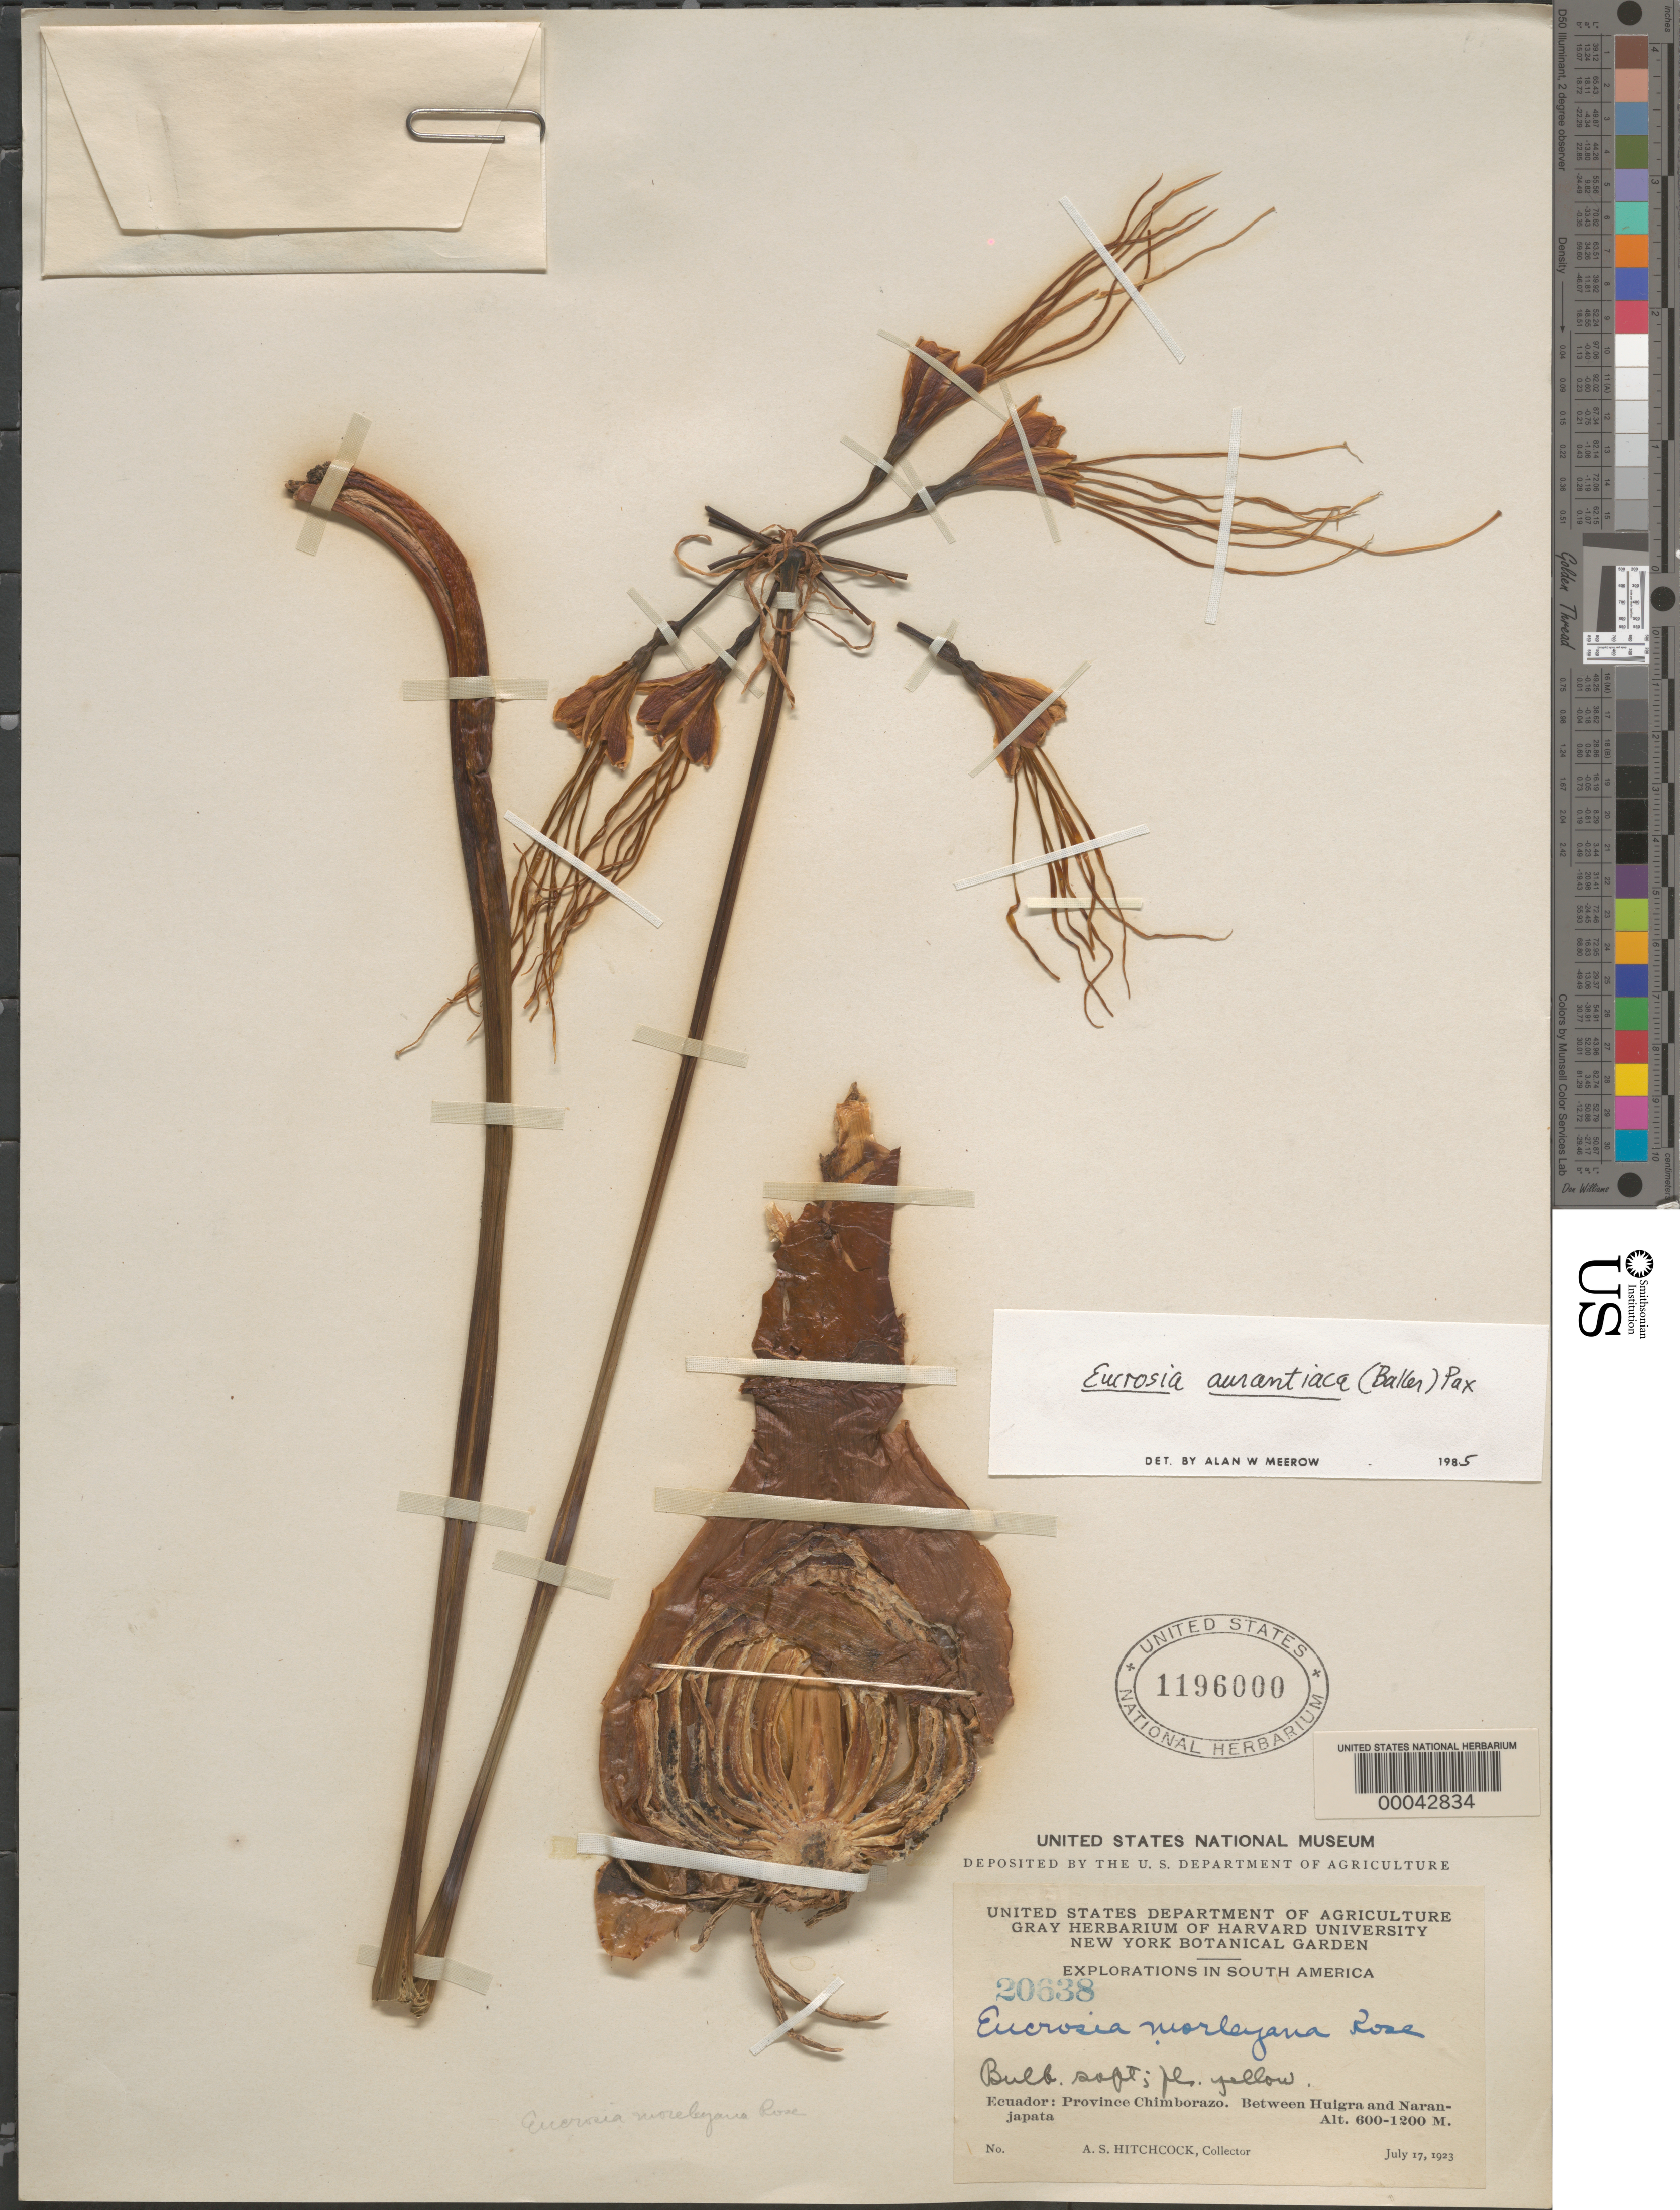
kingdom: Plantae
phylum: Tracheophyta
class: Liliopsida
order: Asparagales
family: Amaryllidaceae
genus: Eucrosia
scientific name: Eucrosia aurantiaca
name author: (Baller) Pax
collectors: A. S. Hitchcock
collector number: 20638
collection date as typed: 17 Jul 1923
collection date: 1923-07-17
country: Ecuador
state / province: Chimborazo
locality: Between Huigra and Naranjapata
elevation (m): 600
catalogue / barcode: US 1196000